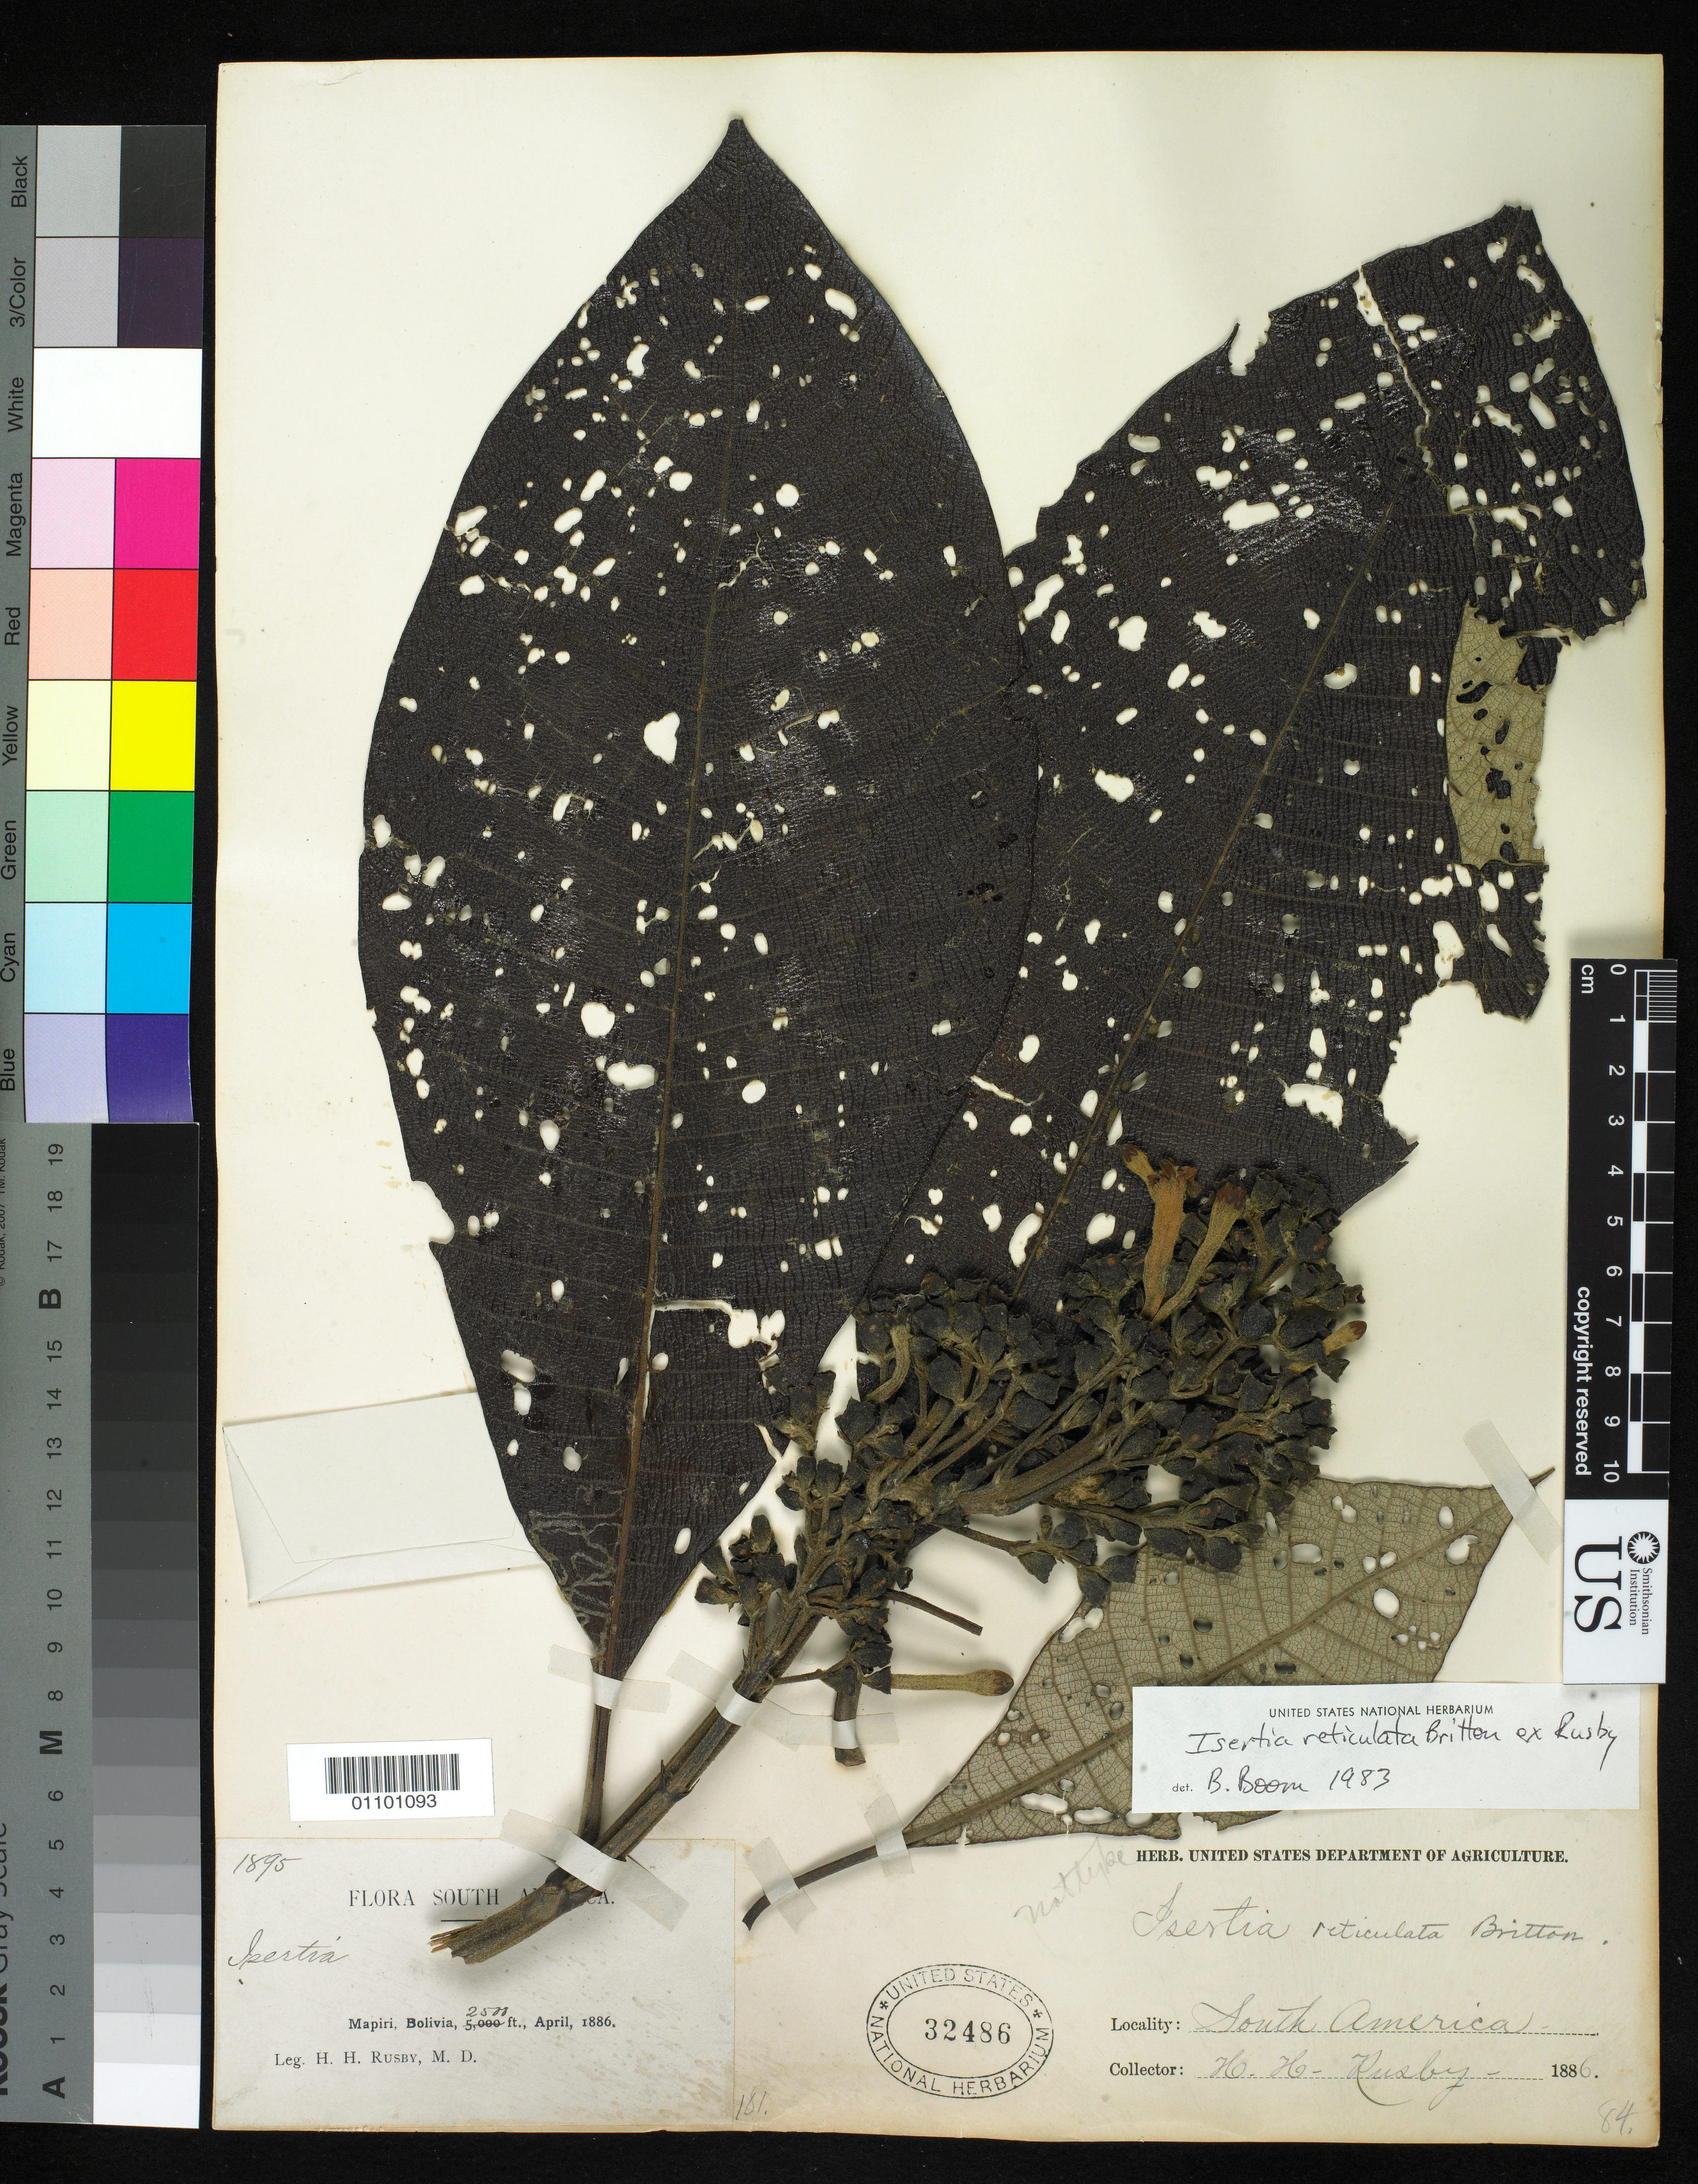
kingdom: Plantae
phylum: Tracheophyta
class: Magnoliopsida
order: Gentianales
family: Rubiaceae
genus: Isertia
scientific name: Isertia reticulata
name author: Britton ex Rusby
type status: Syntype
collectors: H. H. Rusby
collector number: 1895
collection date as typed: April, 1886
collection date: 1886-04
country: Bolivia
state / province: La Páz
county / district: Larecaja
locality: Mapiri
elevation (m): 762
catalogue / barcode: US 32486